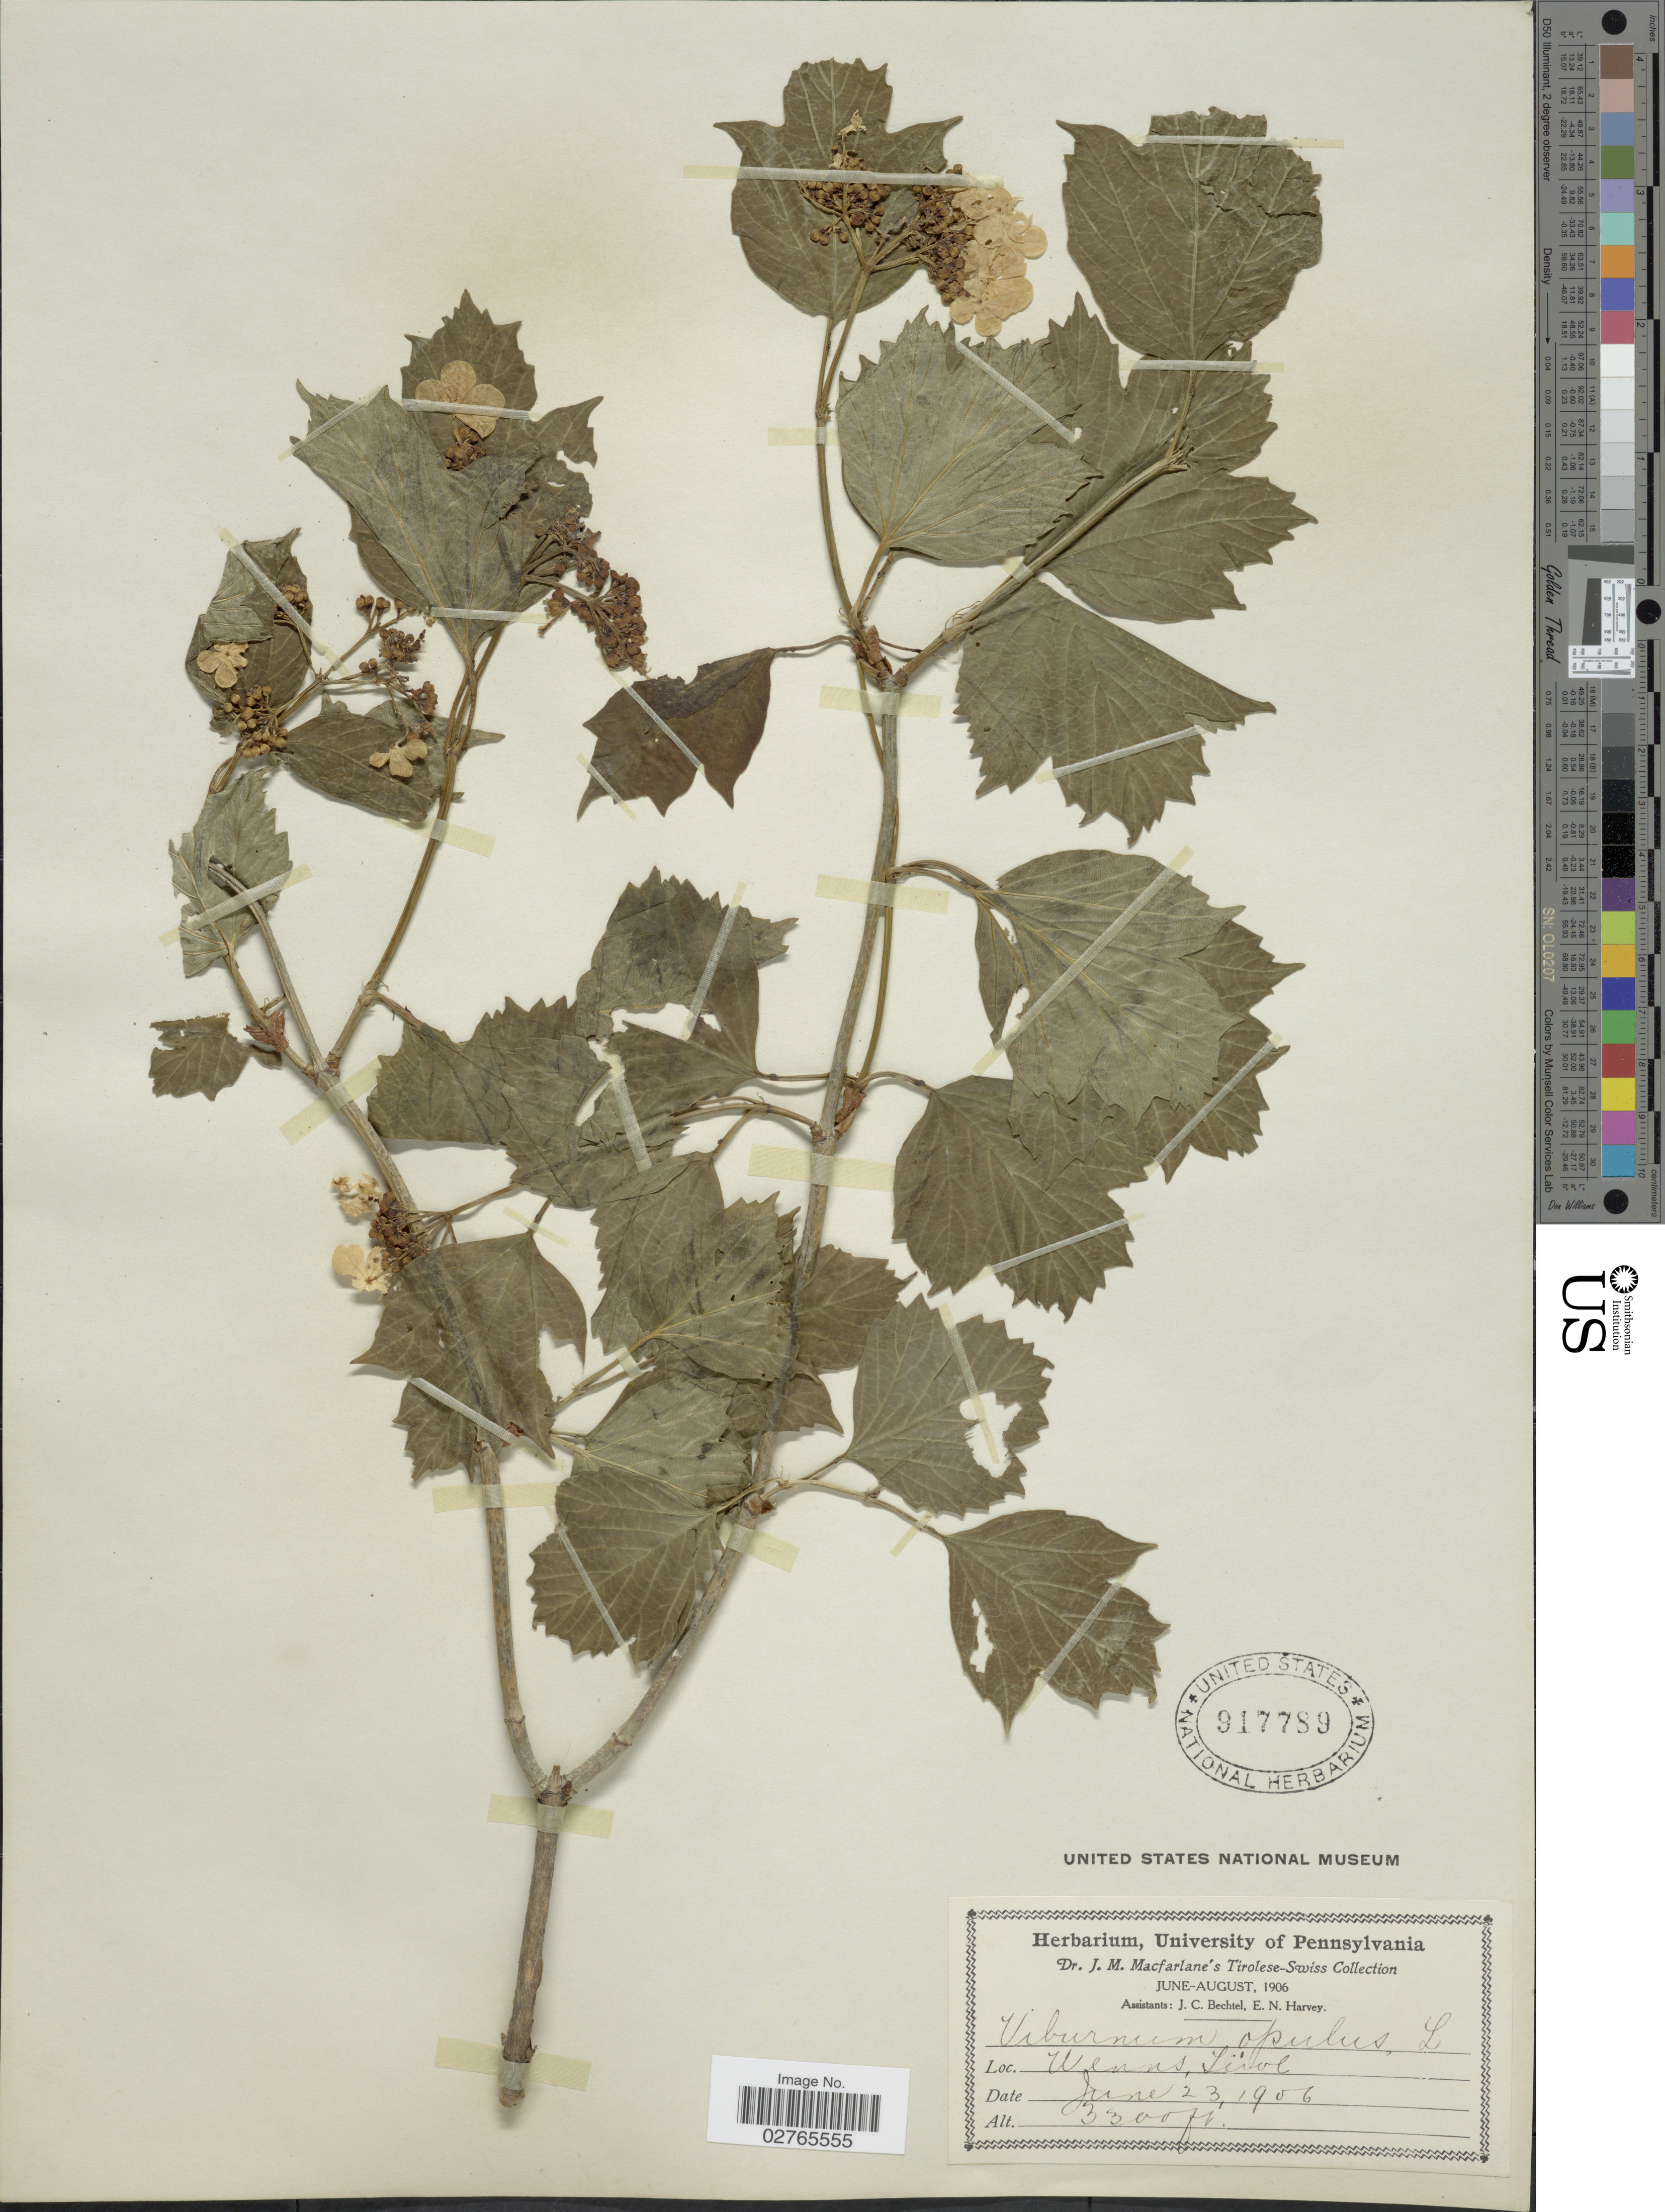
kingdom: Plantae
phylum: Tracheophyta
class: Magnoliopsida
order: Dipsacales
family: Viburnaceae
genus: Viburnum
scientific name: Viburnum opulus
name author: L.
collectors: J. Macfarlane, J. Bechtel & E. Harvey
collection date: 1906-06-23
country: Austria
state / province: Tirol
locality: Wenns, Tirol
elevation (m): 1006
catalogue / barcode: US 917789